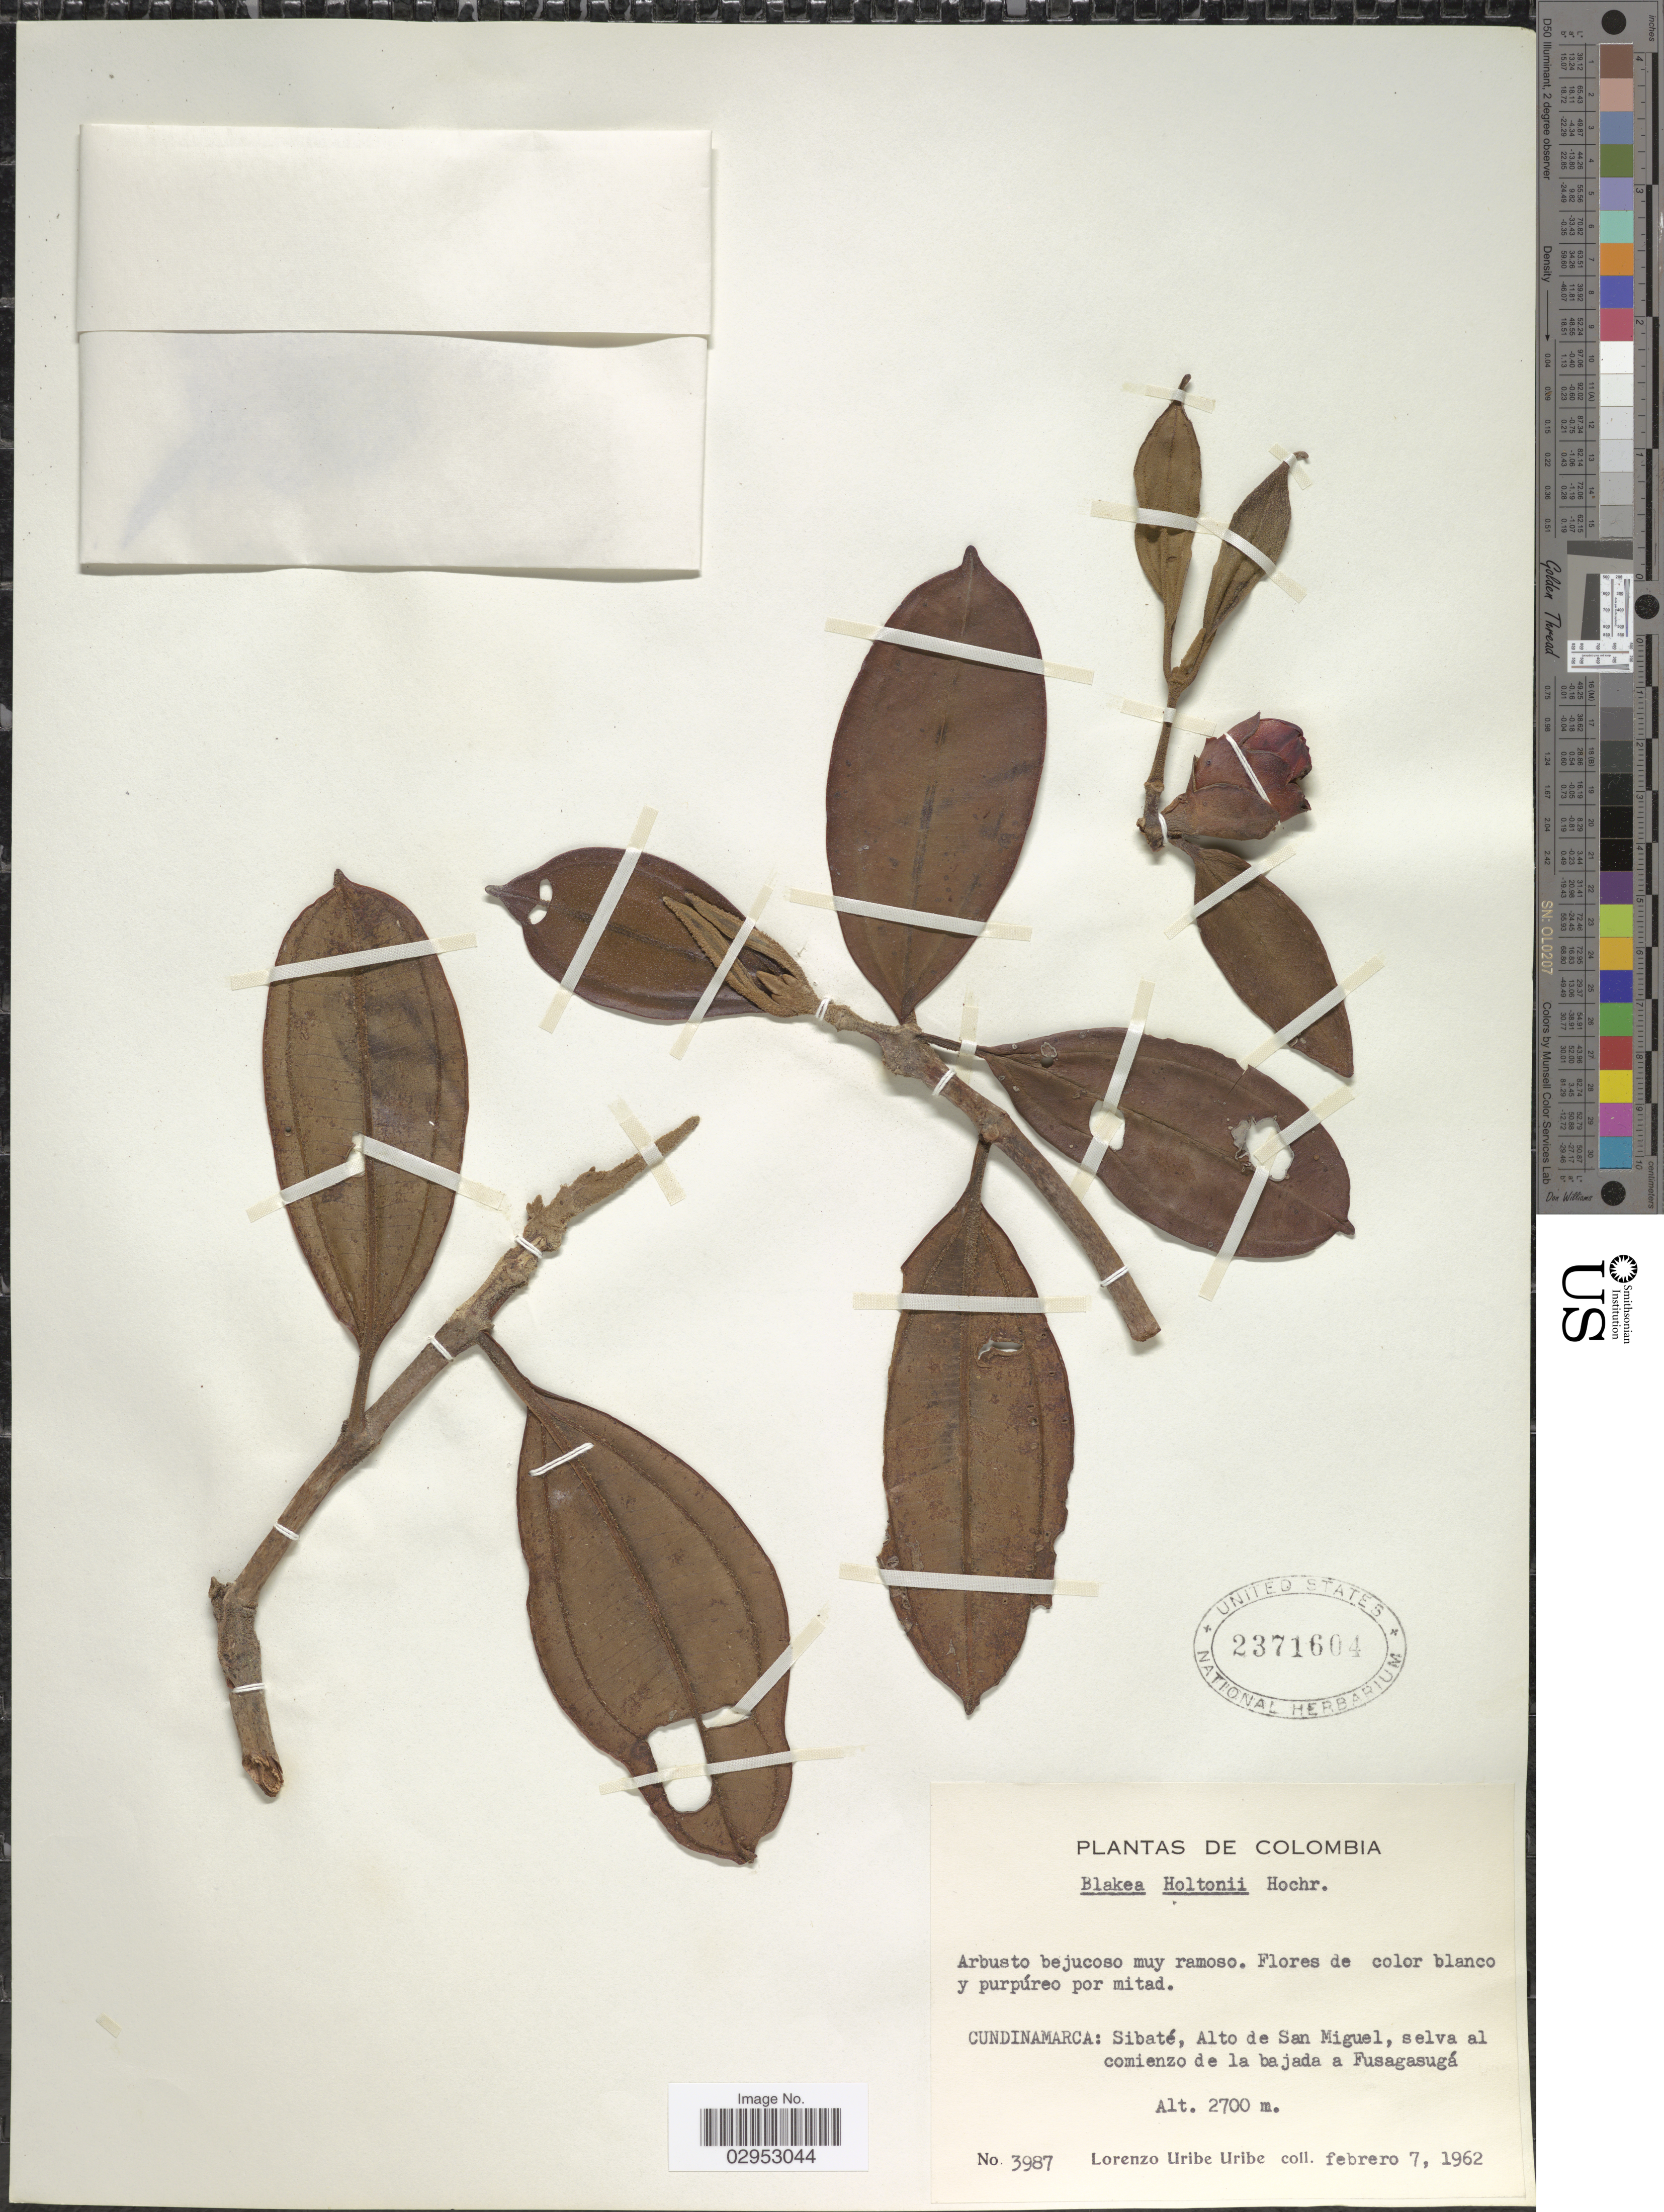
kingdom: Plantae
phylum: Tracheophyta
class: Magnoliopsida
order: Myrtales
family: Melastomataceae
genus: Blakea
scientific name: Blakea holtonii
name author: Hochr.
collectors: L. Uribe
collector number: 3987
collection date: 1962-02-08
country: Colombia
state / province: Cundinamarca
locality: Sibaté, Alto de San Miguel, selva al comienzo de la bajada a Fusagasugá.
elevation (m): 2700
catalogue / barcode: US 2371604